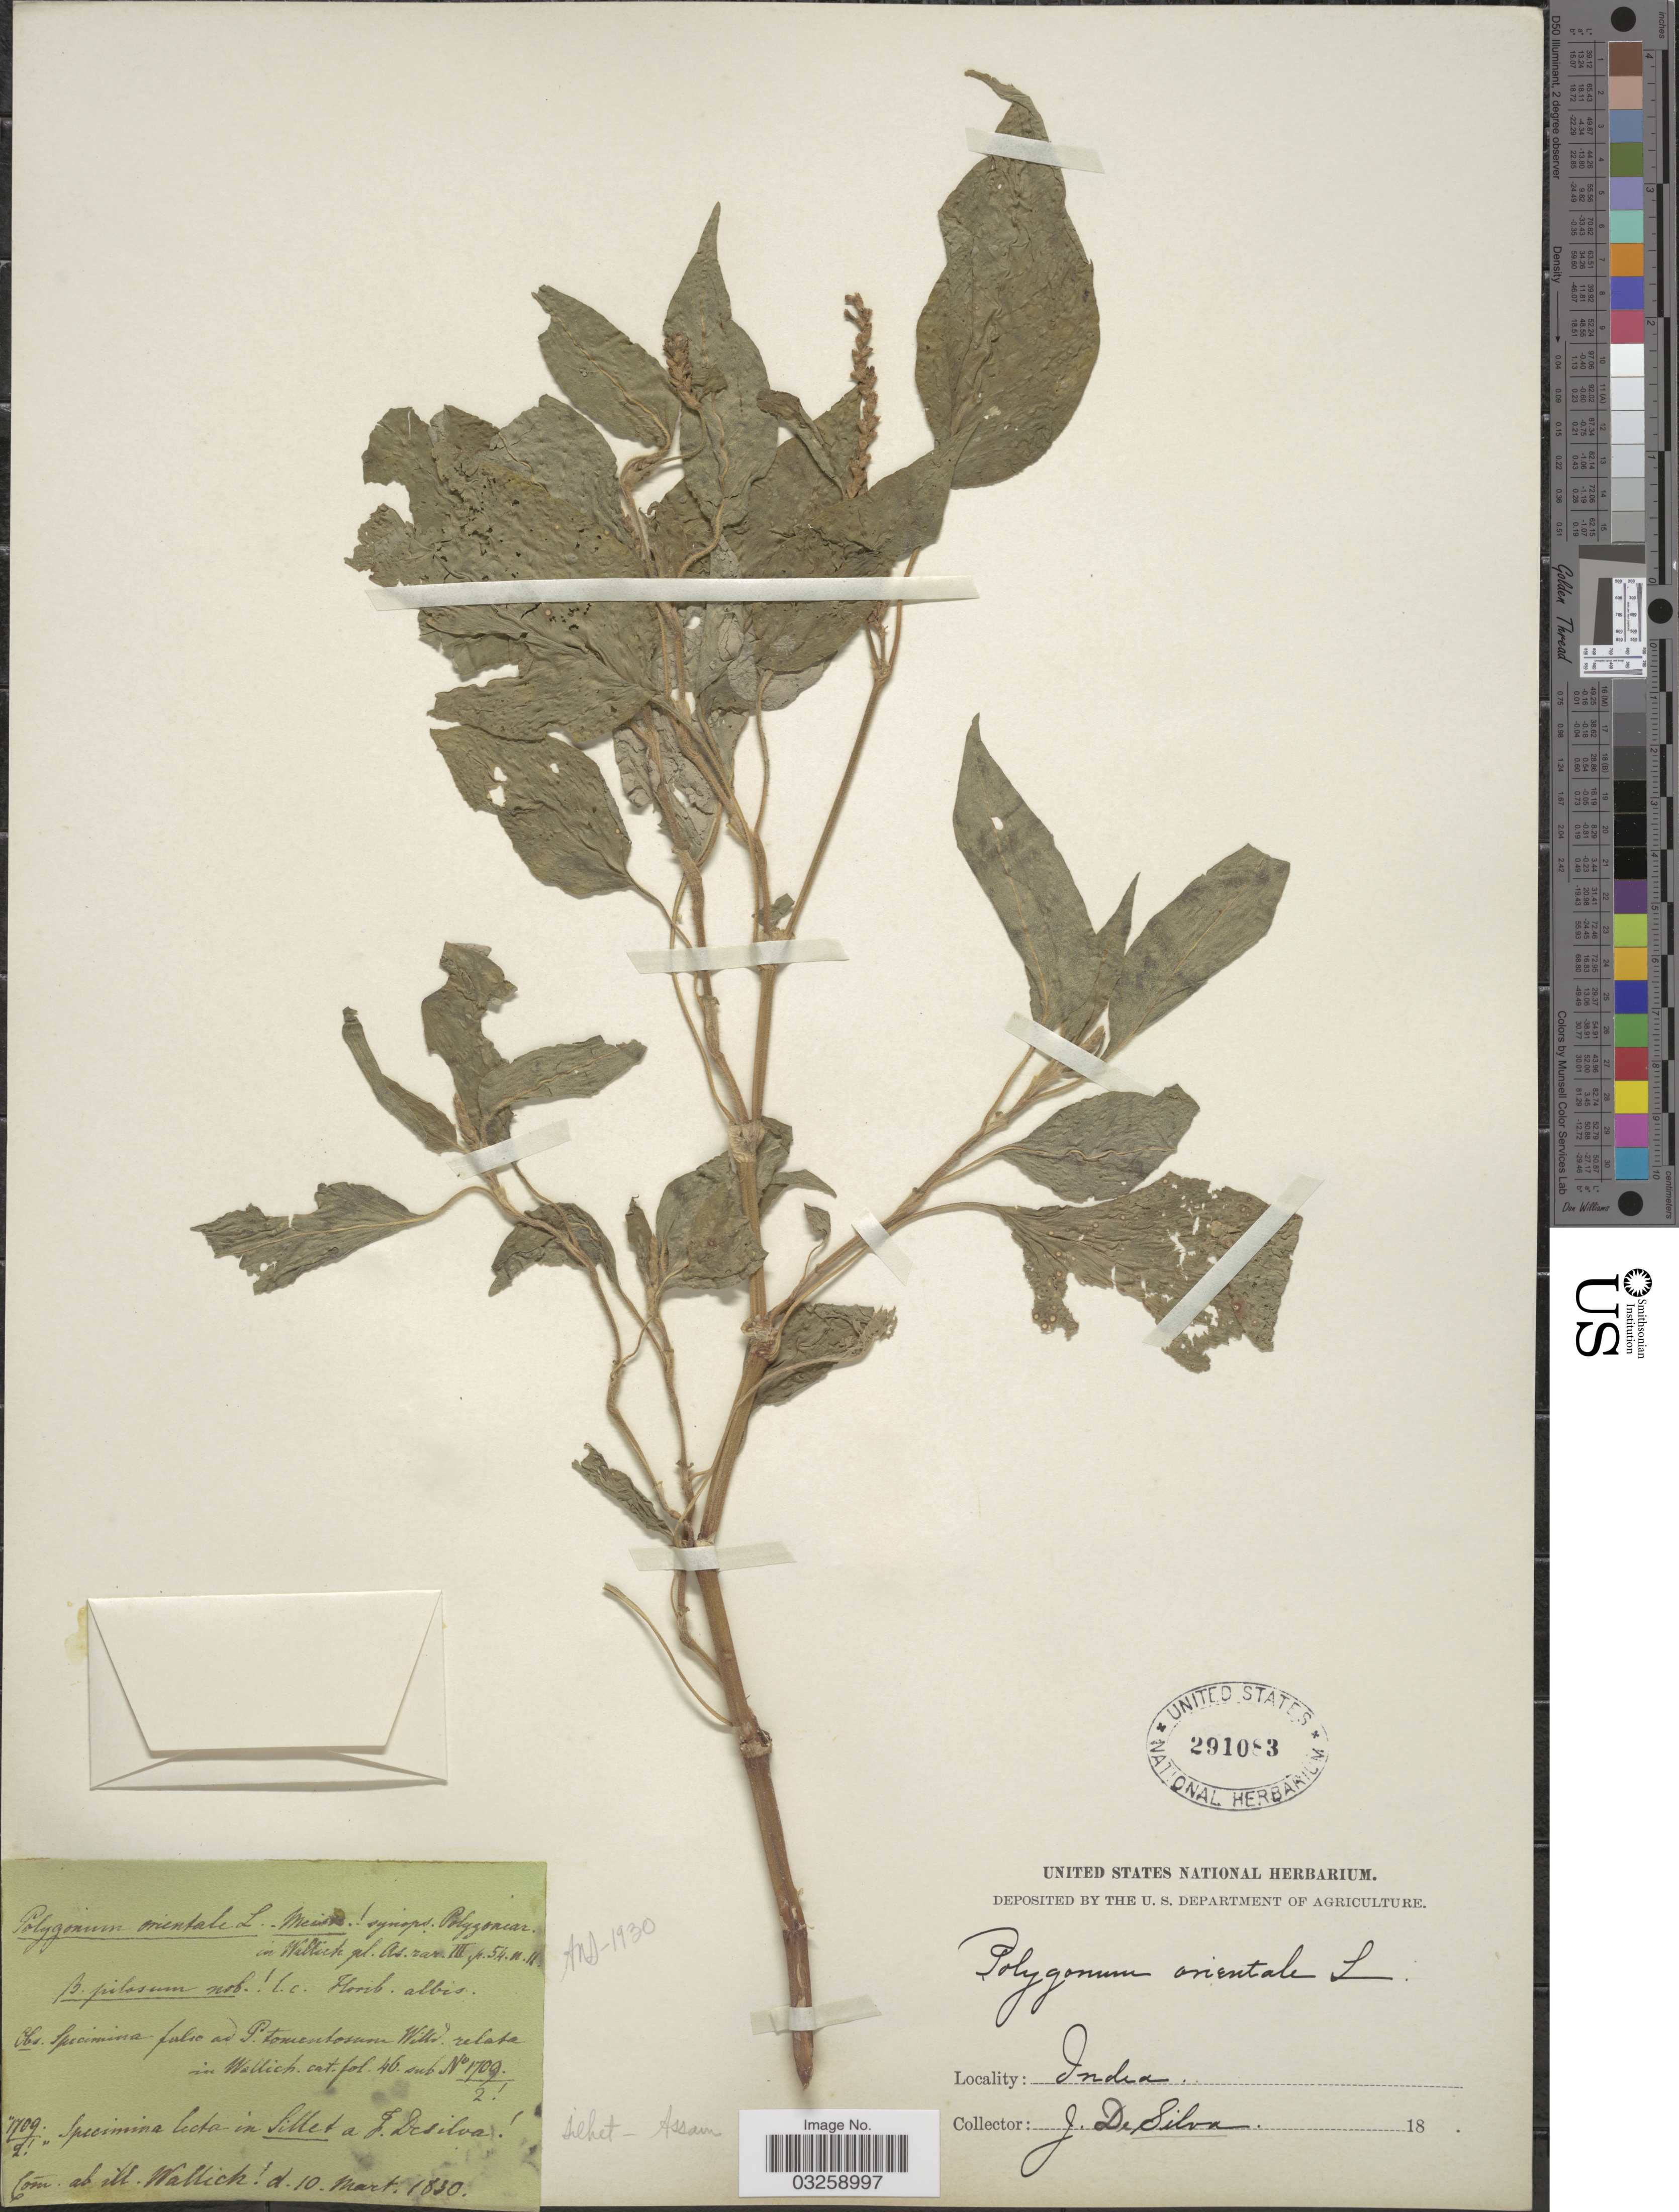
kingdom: Plantae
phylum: Tracheophyta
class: Magnoliopsida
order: Caryophyllales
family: Polygonaceae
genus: Polygonum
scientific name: Polygonum orientale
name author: L.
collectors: J. de Silva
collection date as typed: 18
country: India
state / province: Assam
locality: Silhet - Assam.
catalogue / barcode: US 291083